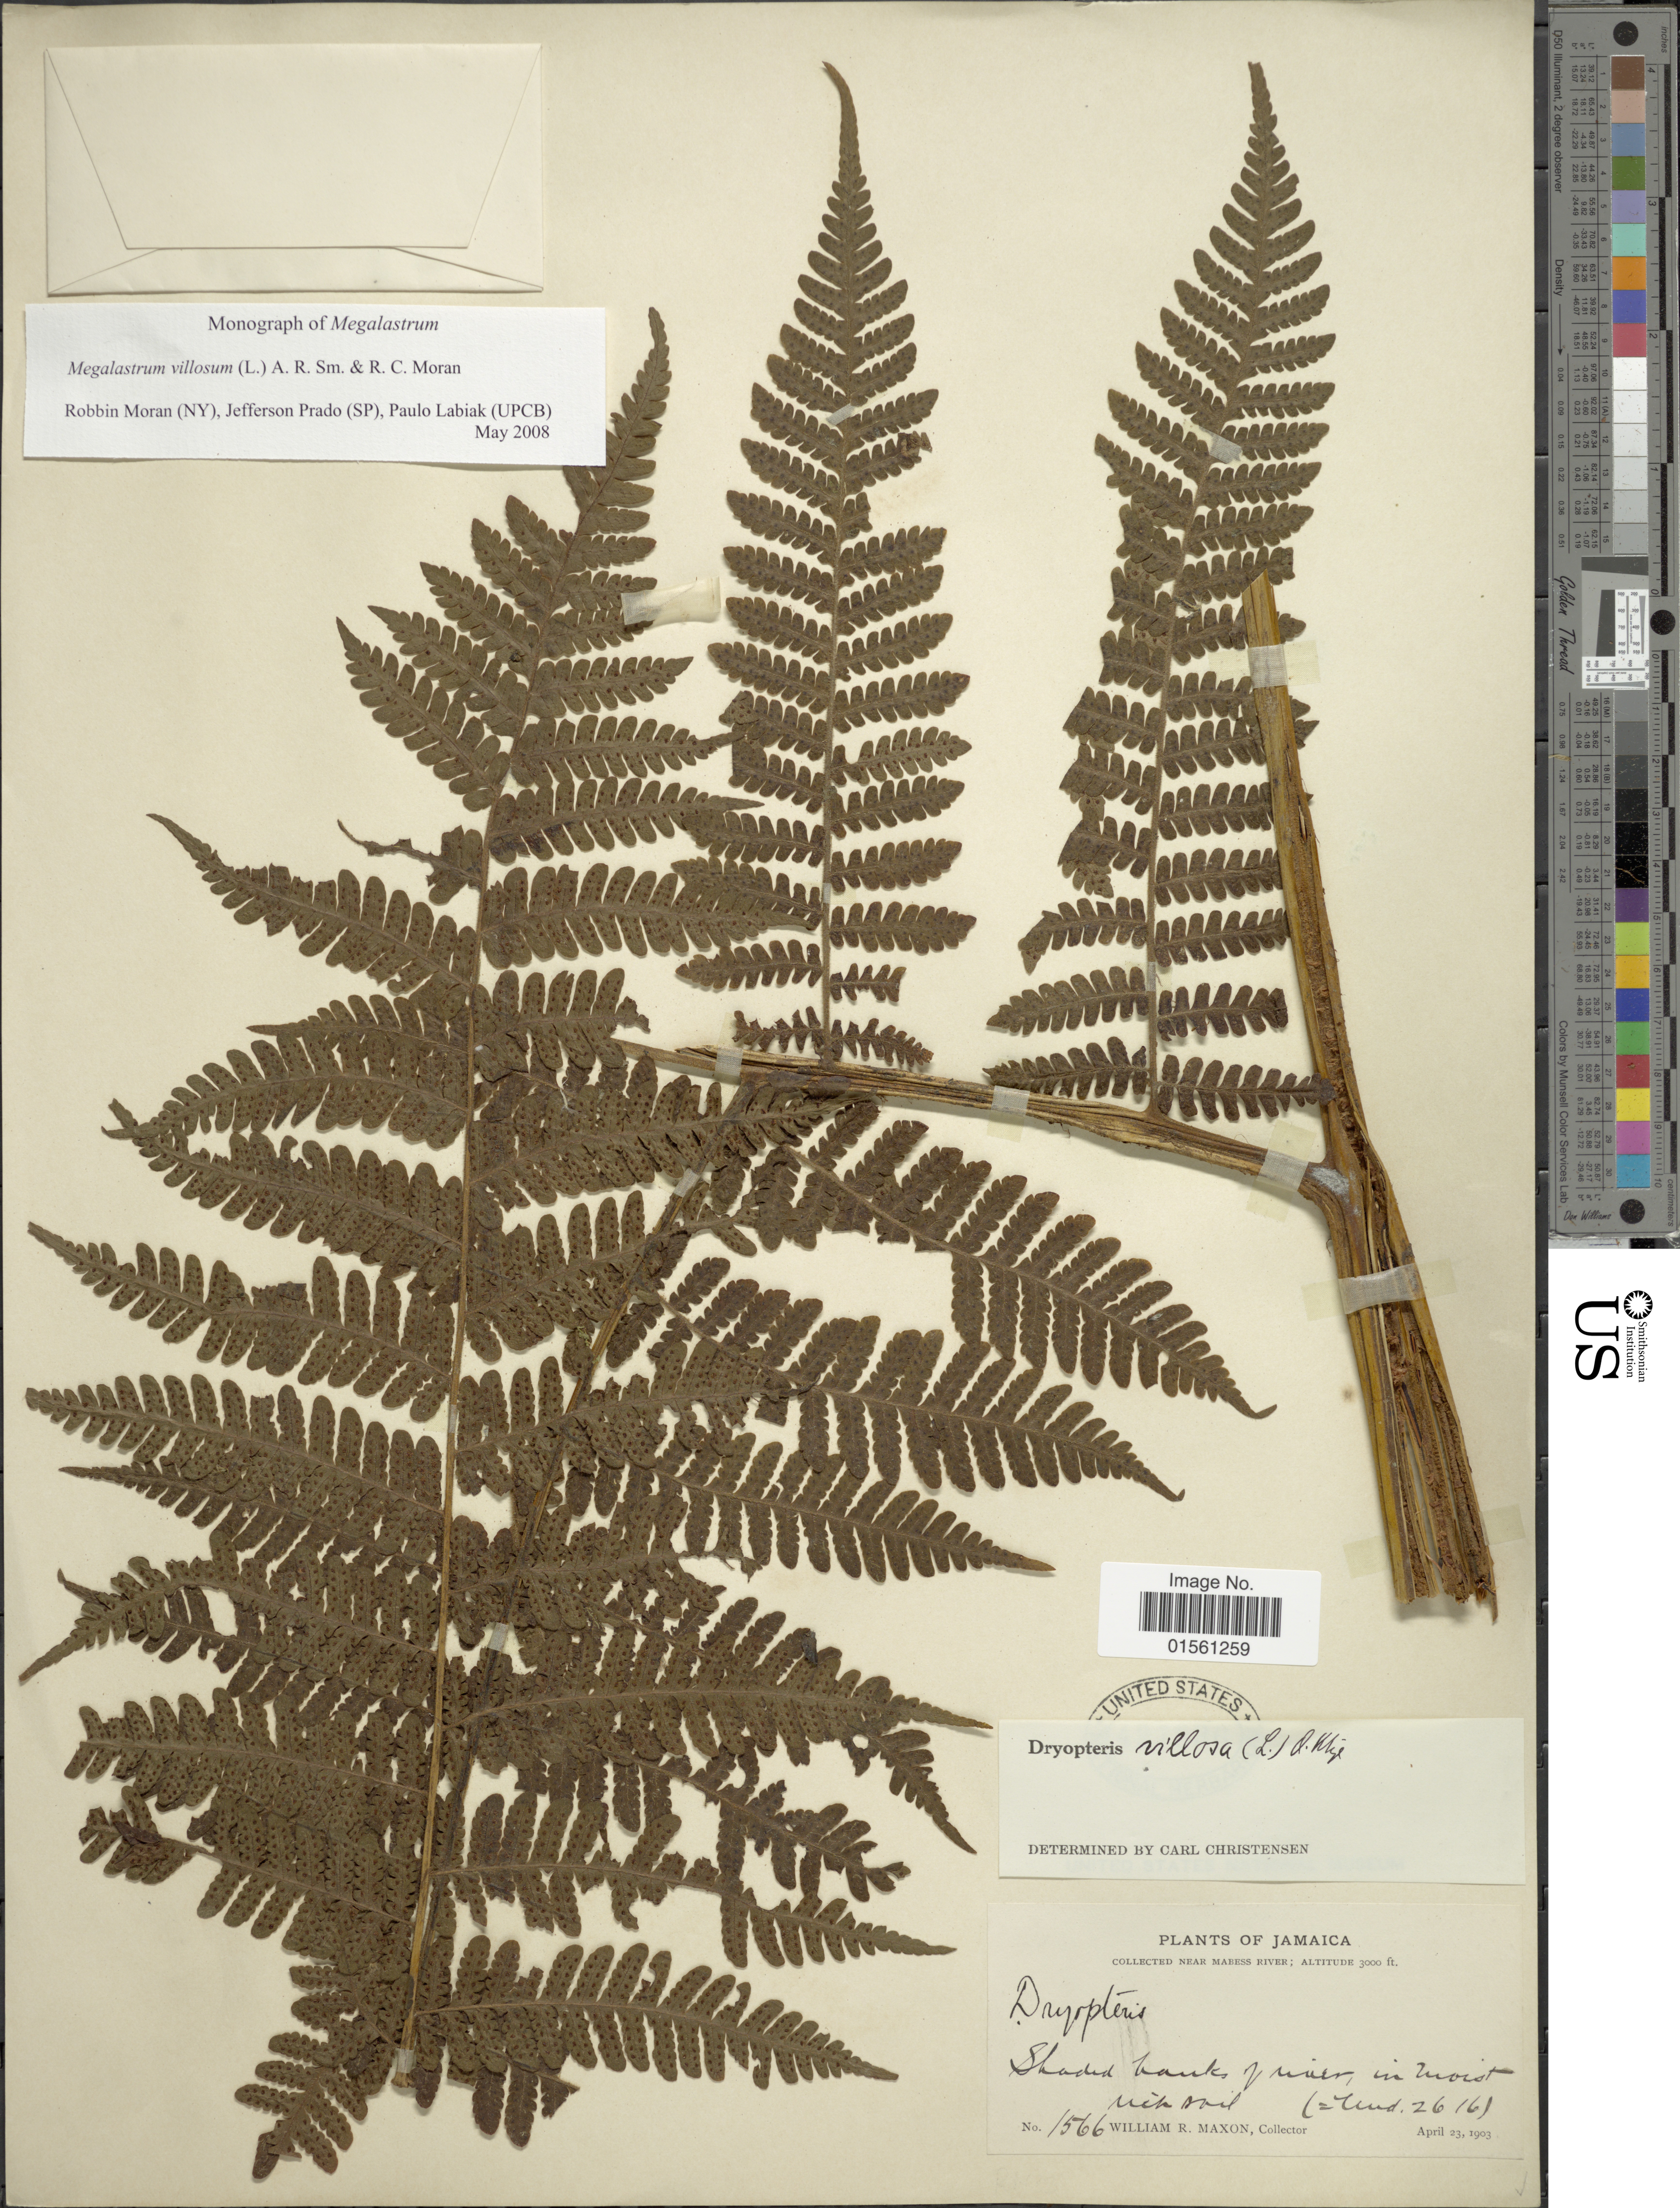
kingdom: Plantae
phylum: Tracheophyta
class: Polypodiopsida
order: Polypodiales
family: Dryopteridaceae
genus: Megalastrum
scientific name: Megalastrum villosum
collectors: W. R. Maxon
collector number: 1566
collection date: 1903-04-23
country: Jamaica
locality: Near Mabes River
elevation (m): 914